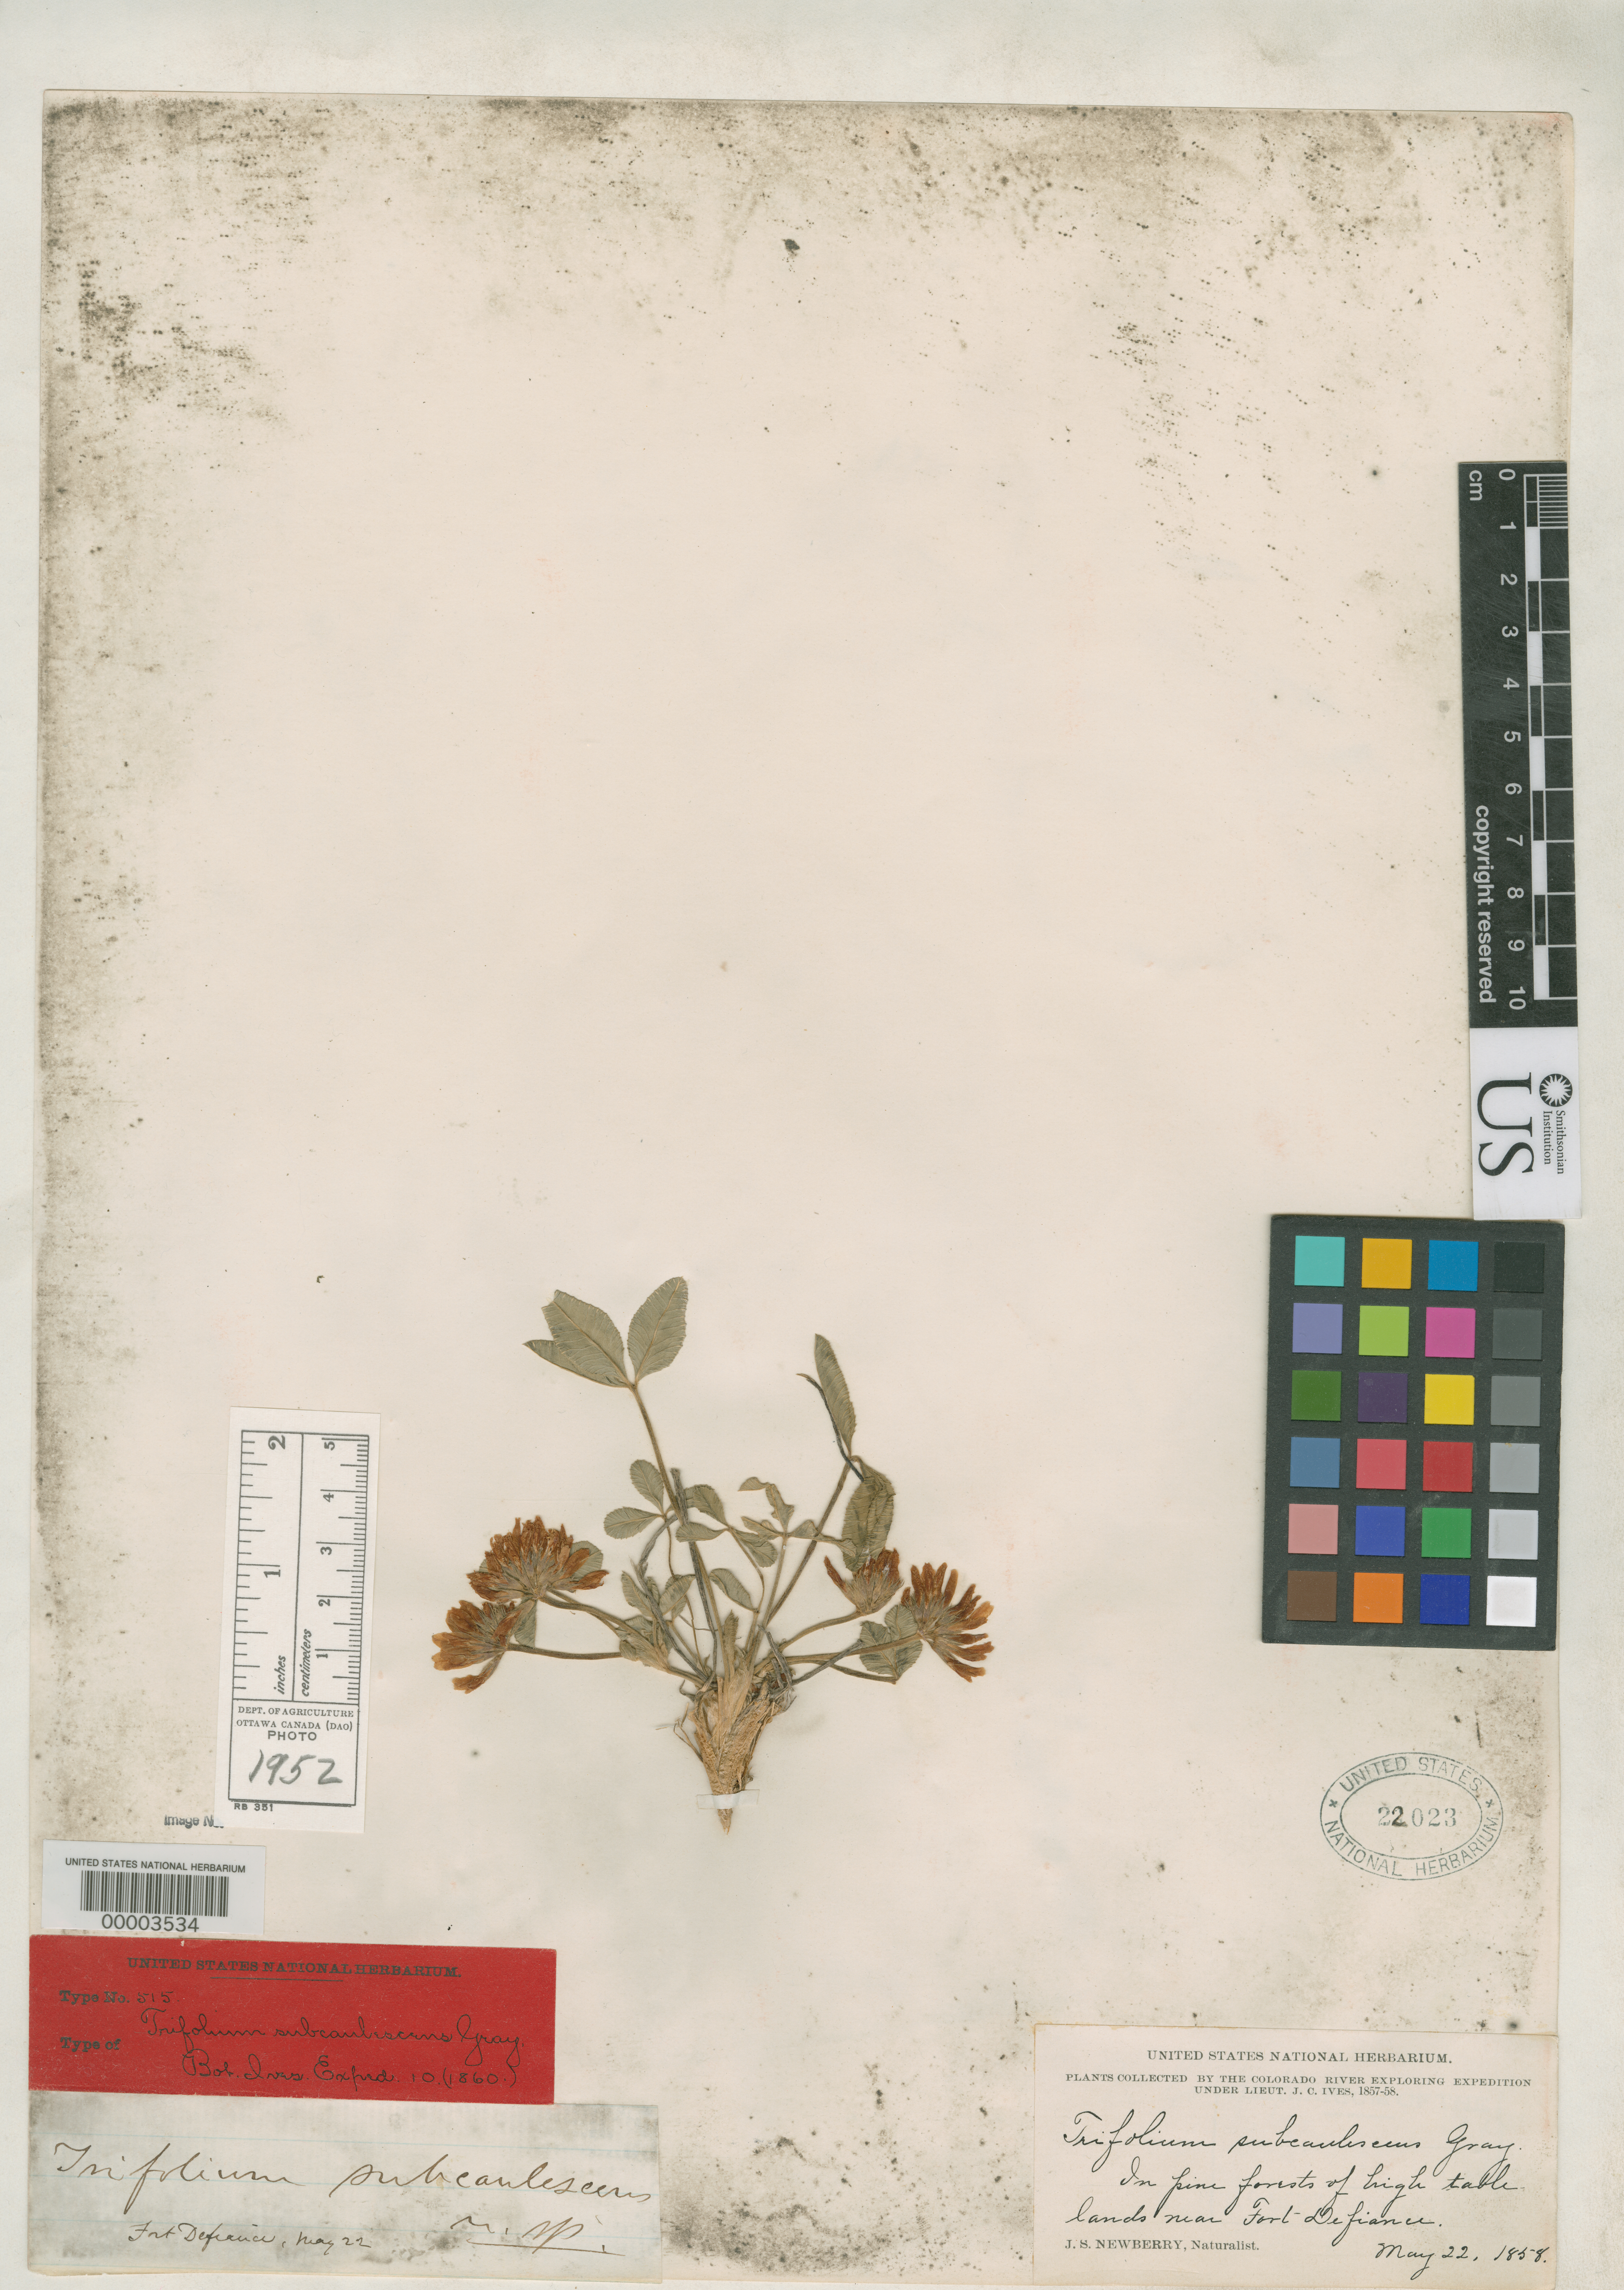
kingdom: Plantae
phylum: Tracheophyta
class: Magnoliopsida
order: Fabales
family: Fabaceae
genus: Trifolium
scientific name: Trifolium subcaulescens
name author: A. Gray in Ives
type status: Isotype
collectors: J. S. Newberry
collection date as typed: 22 May 1858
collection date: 1858-05-22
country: United States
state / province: Arizona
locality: Near Fort Defiance.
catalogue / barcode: US 22023